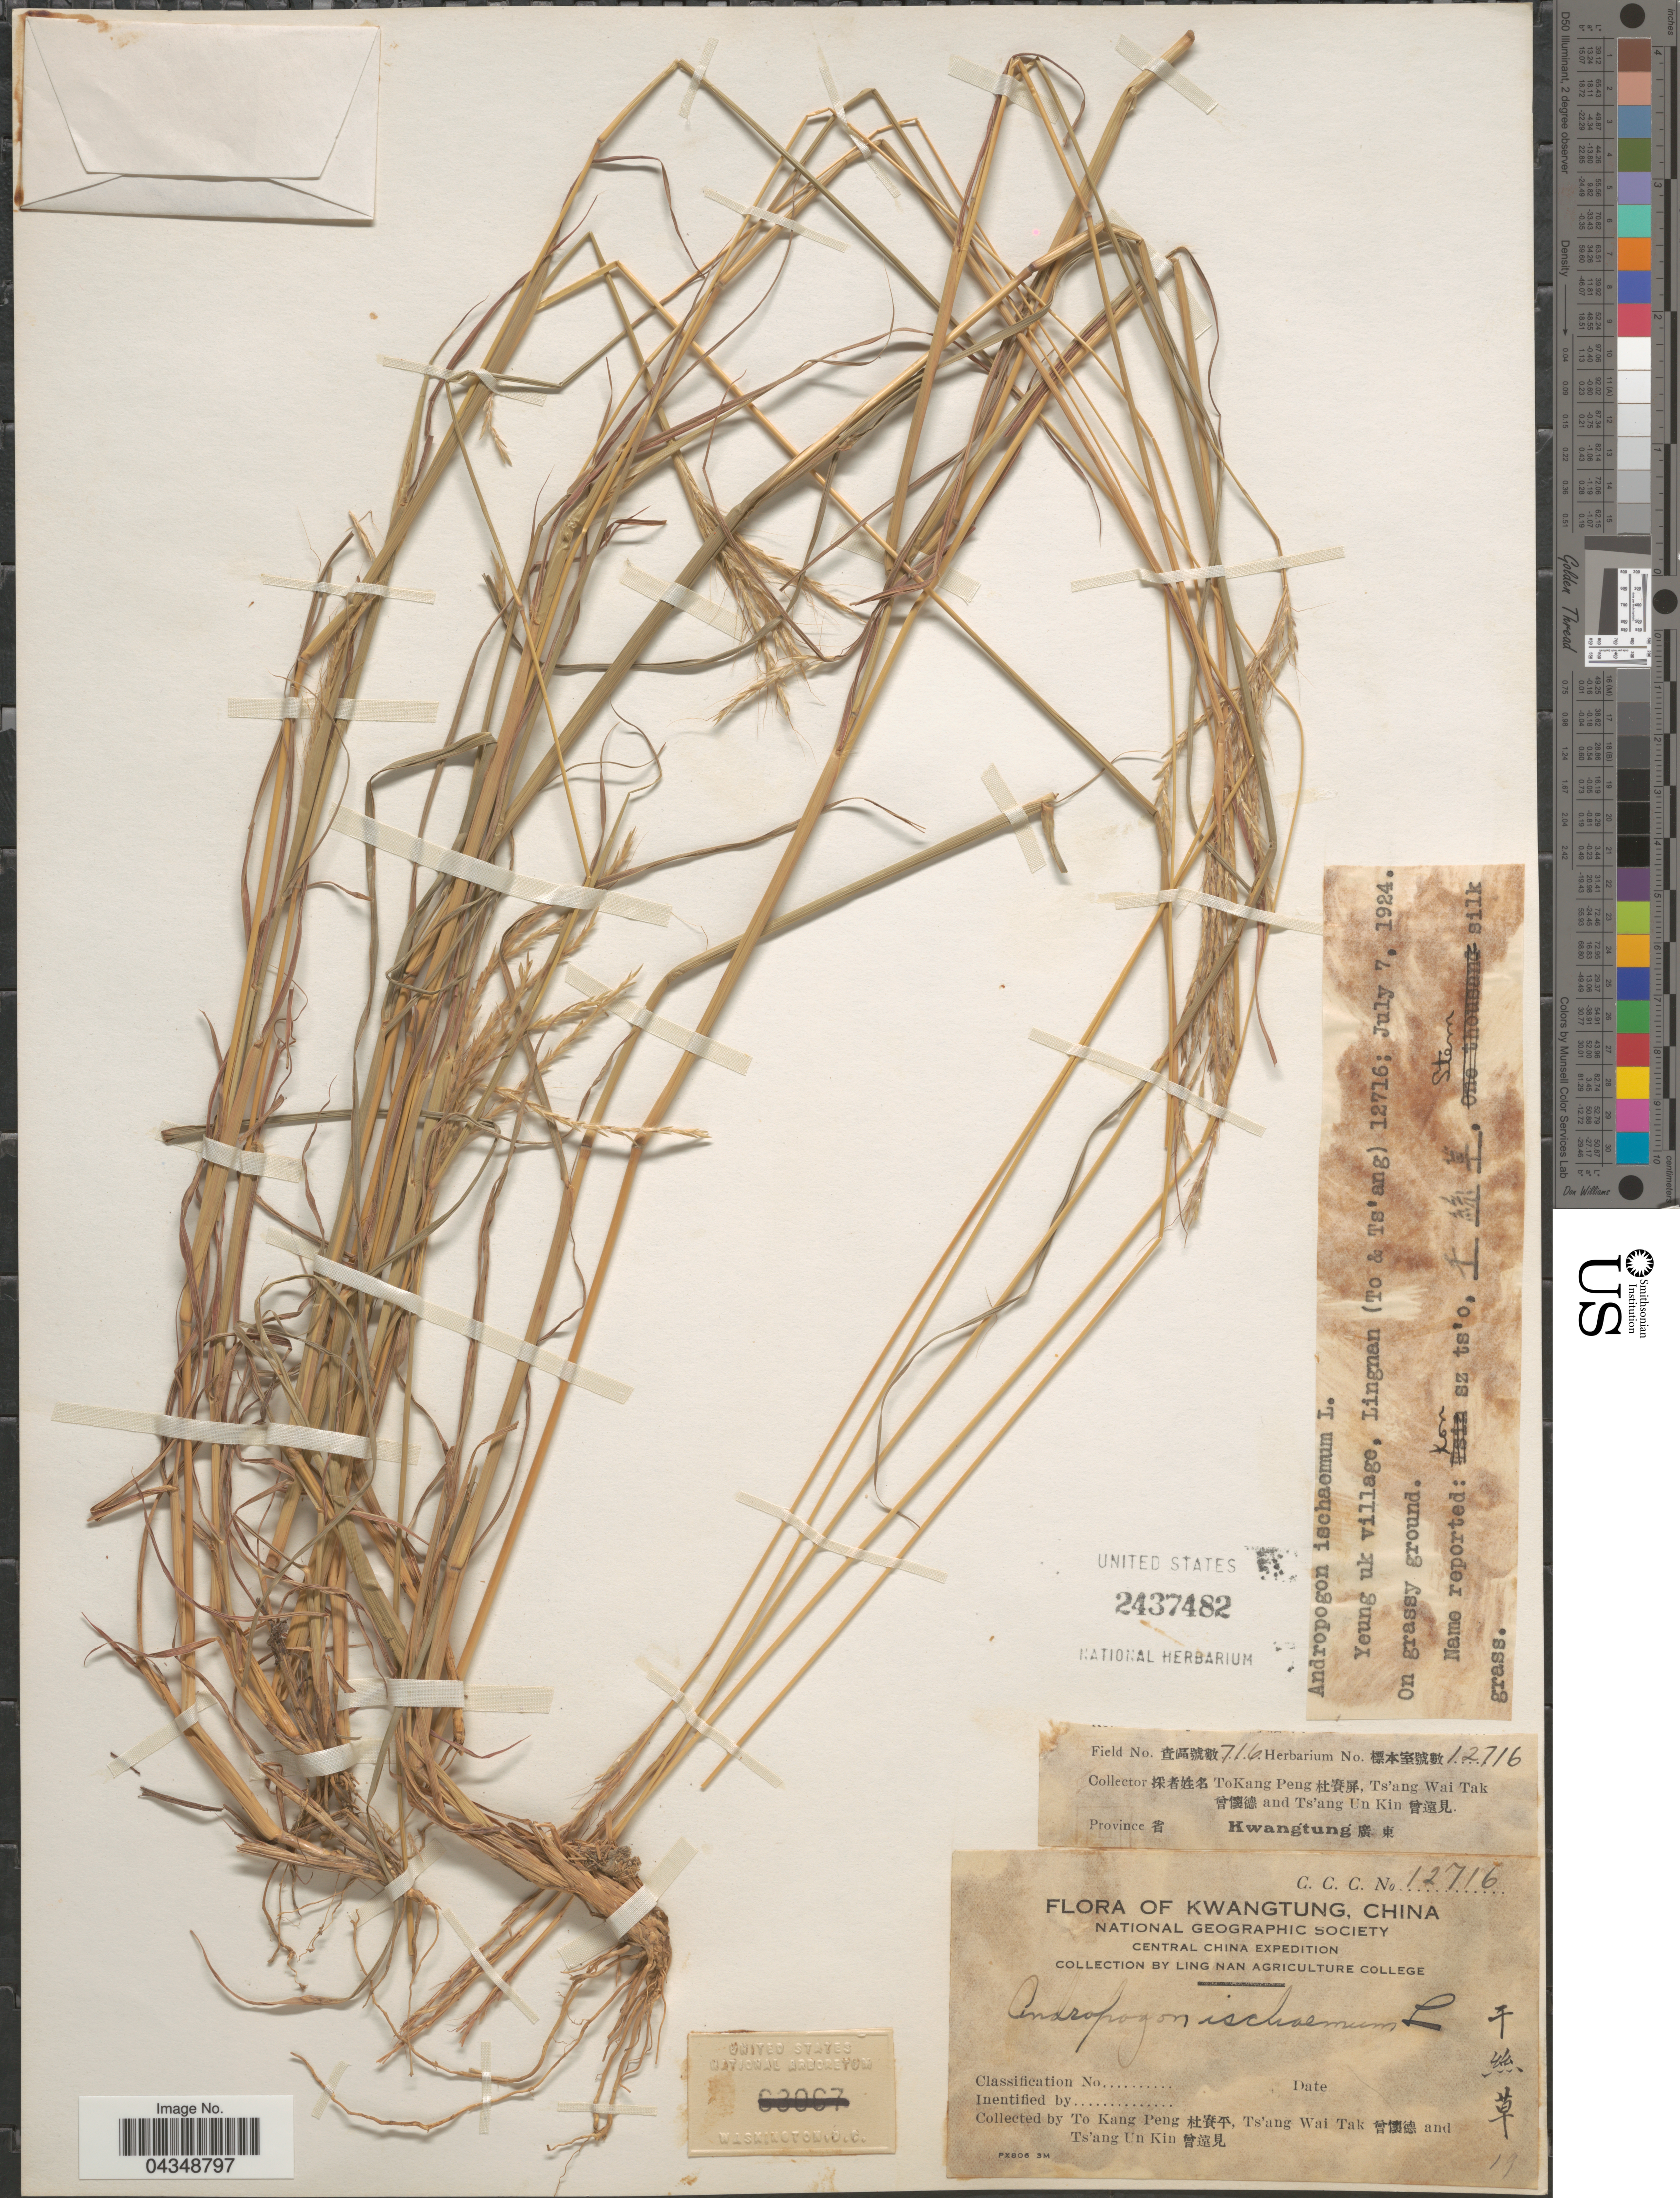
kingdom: Plantae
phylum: Tracheophyta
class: Liliopsida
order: Poales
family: Poaceae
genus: Bothriochloa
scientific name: Bothriochloa ischaemum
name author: (L.) Keng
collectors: T. K. Peng, W. T. Tsang & Ts' Ang Un Kin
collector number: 12716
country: China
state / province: Guangdong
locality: Kwangtung. Central China Expedition.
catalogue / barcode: US 2437482